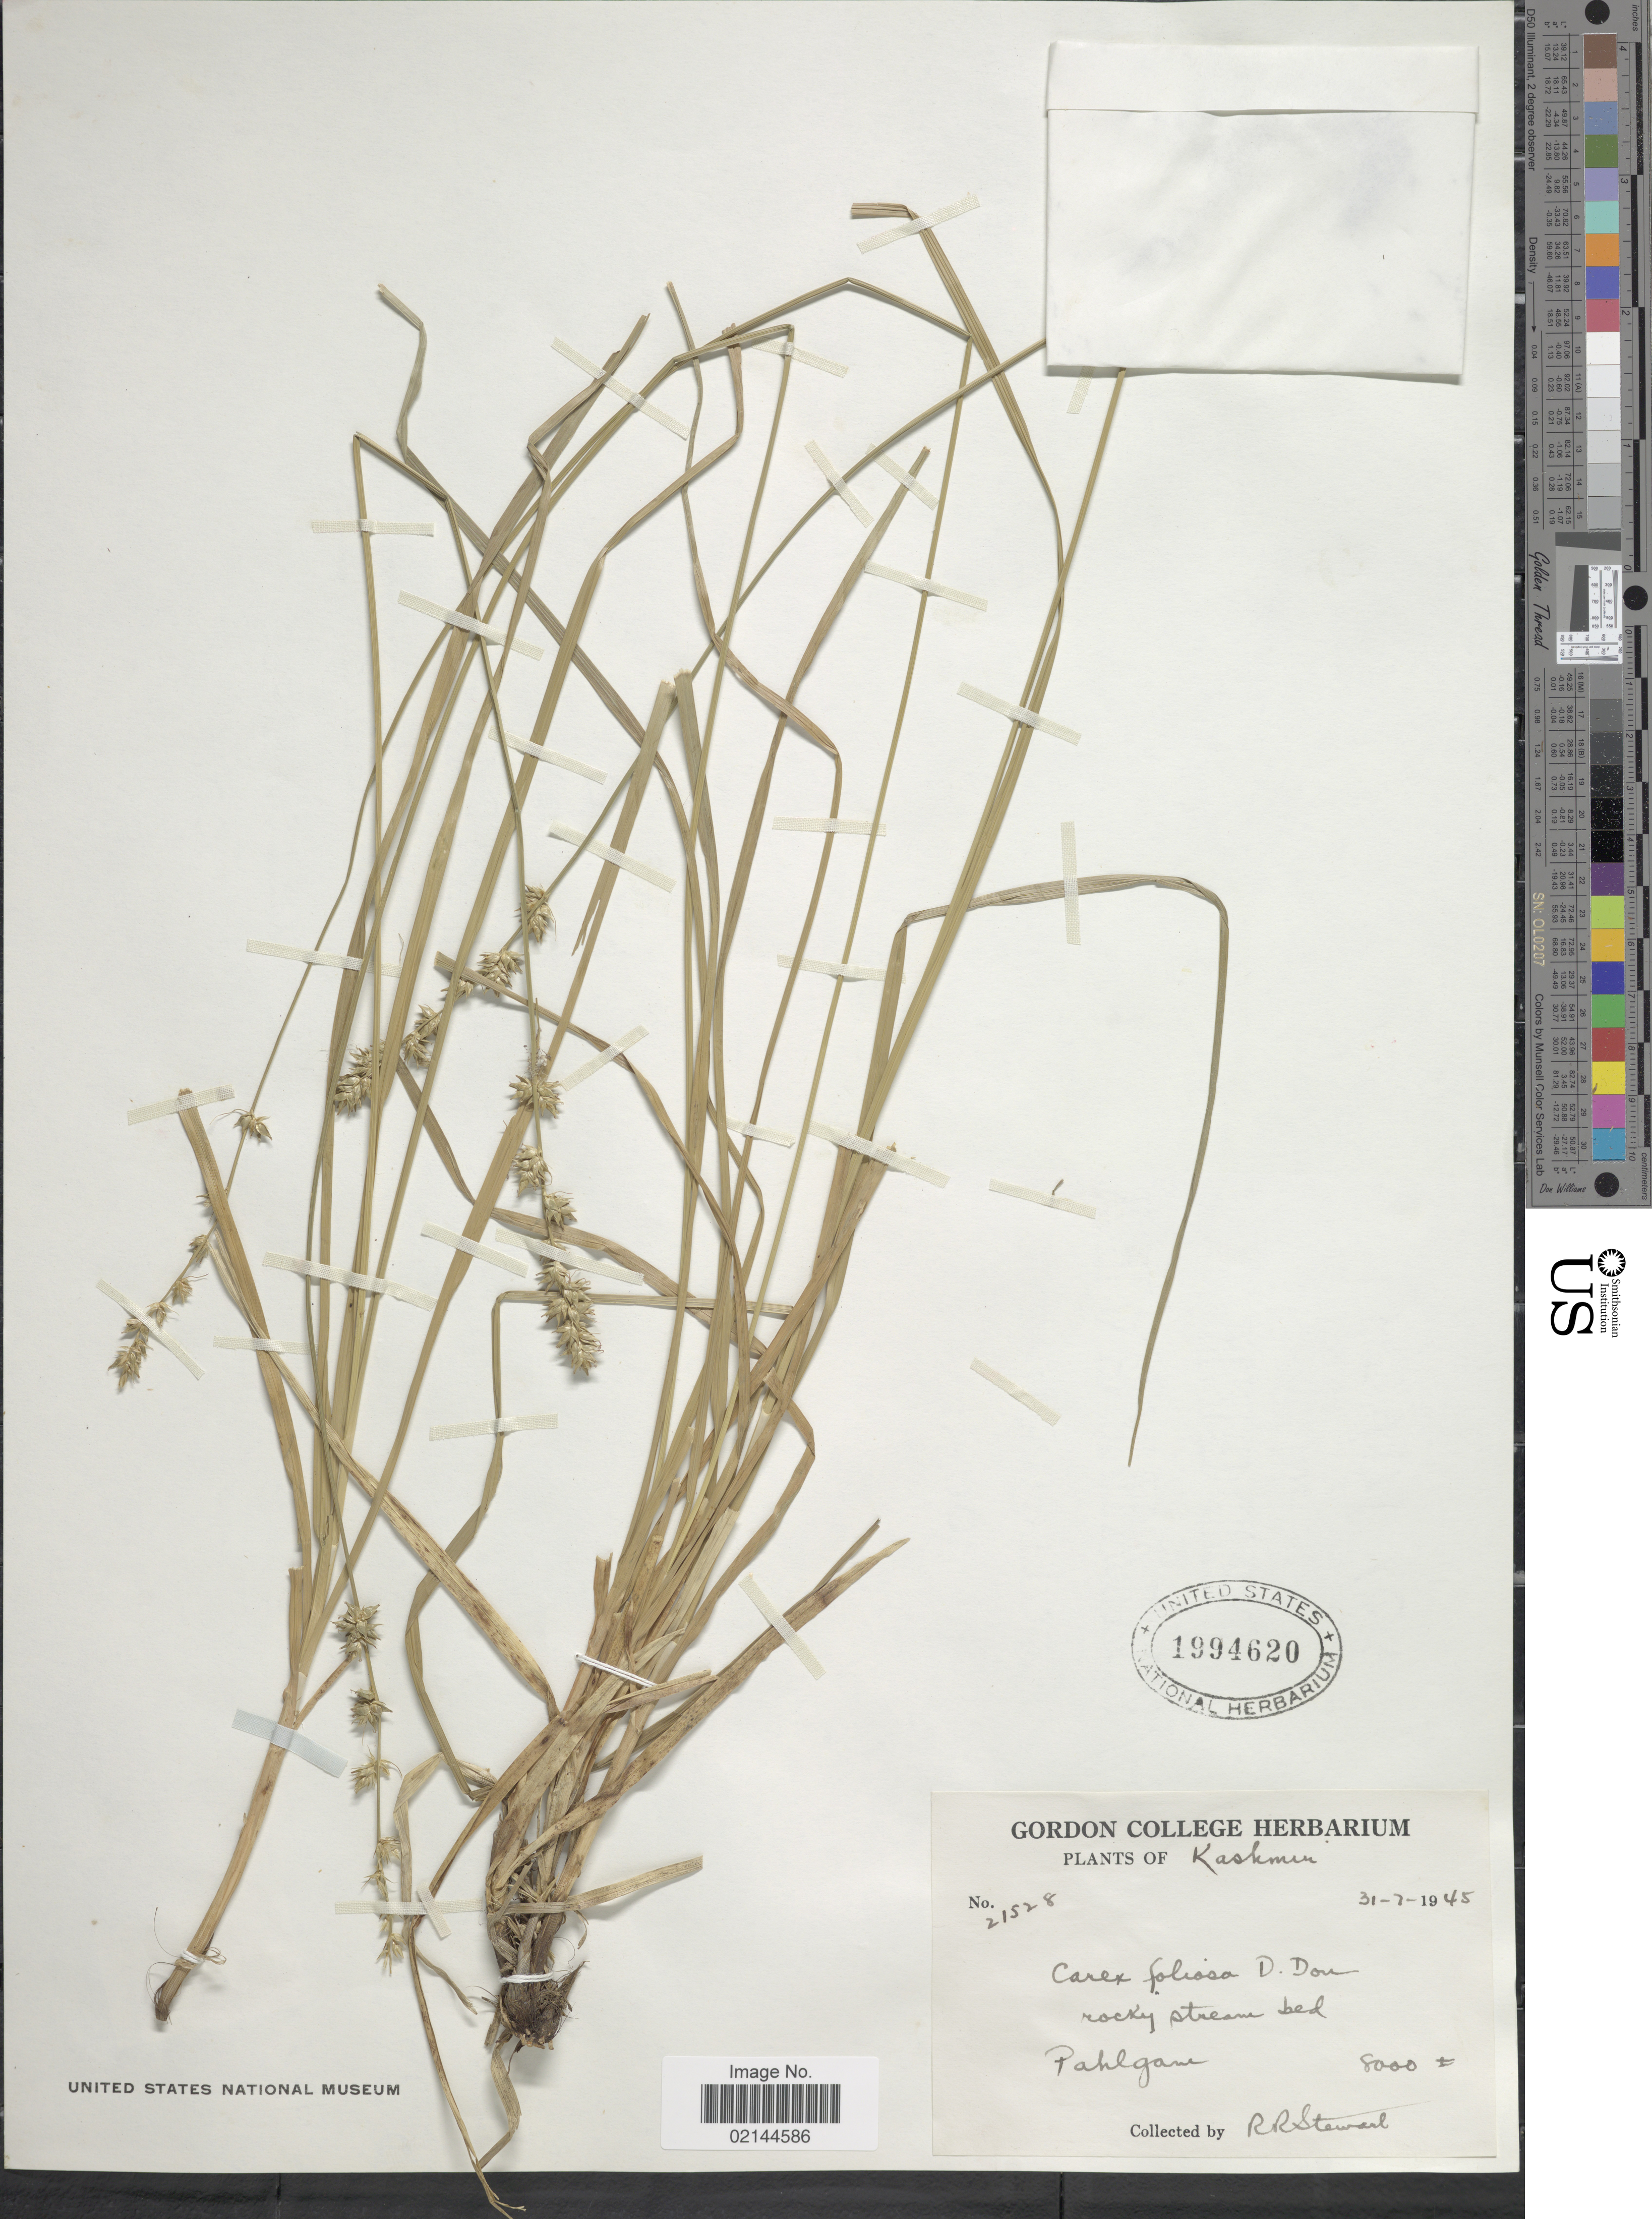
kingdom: Plantae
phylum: Tracheophyta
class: Liliopsida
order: Poales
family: Cyperaceae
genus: Carex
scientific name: Carex foliosa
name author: D. Don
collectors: R. R. Stewart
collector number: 21528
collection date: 1945-07-31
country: India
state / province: Jammu and Kashmir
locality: Kashmir. Pahalgam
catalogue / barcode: US 1994620